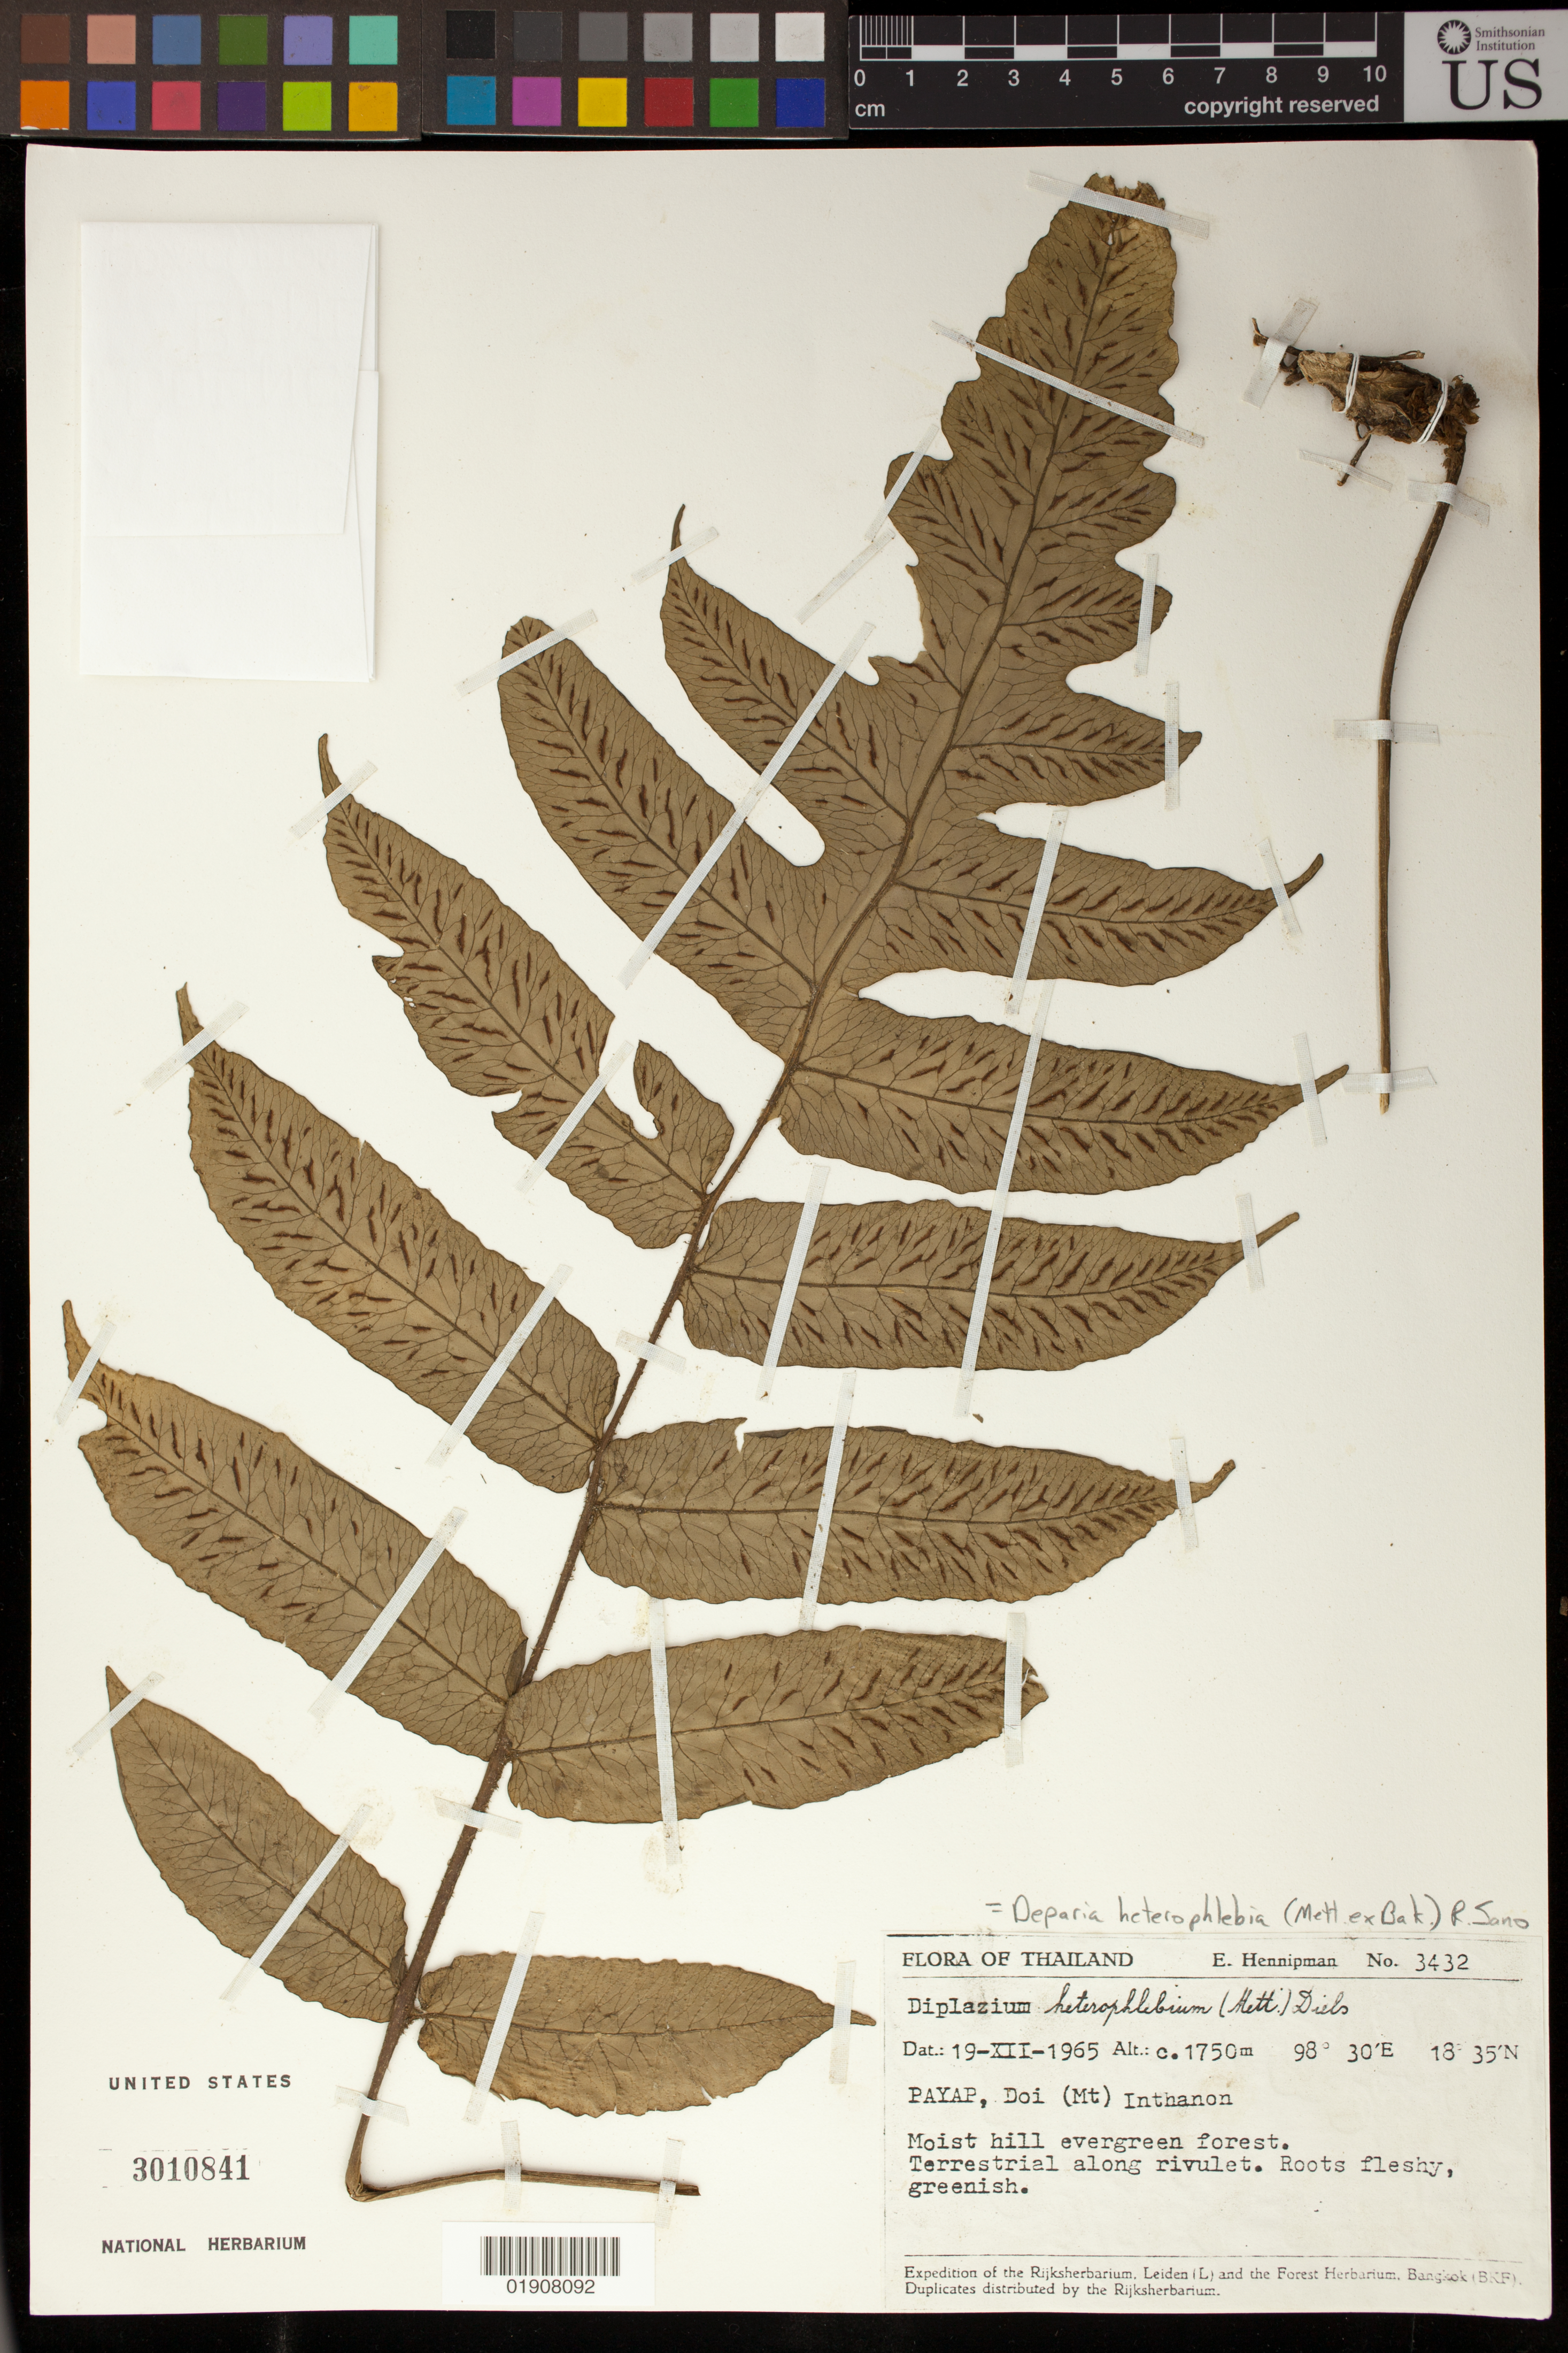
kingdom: Plantae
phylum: Tracheophyta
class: Polypodiopsida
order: Polypodiales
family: Athyriaceae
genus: Deparia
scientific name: Deparia heterophlebia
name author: (Mett. ex Baker) R. Sano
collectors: E. Hennipman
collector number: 3432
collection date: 1965-12-19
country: Thailand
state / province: Chiang Mai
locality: Payap, Doi (Mt) Inthanon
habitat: Moist hills evergreen forest. Terrestrial along rivulet.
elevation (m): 1750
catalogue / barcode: US 3010841